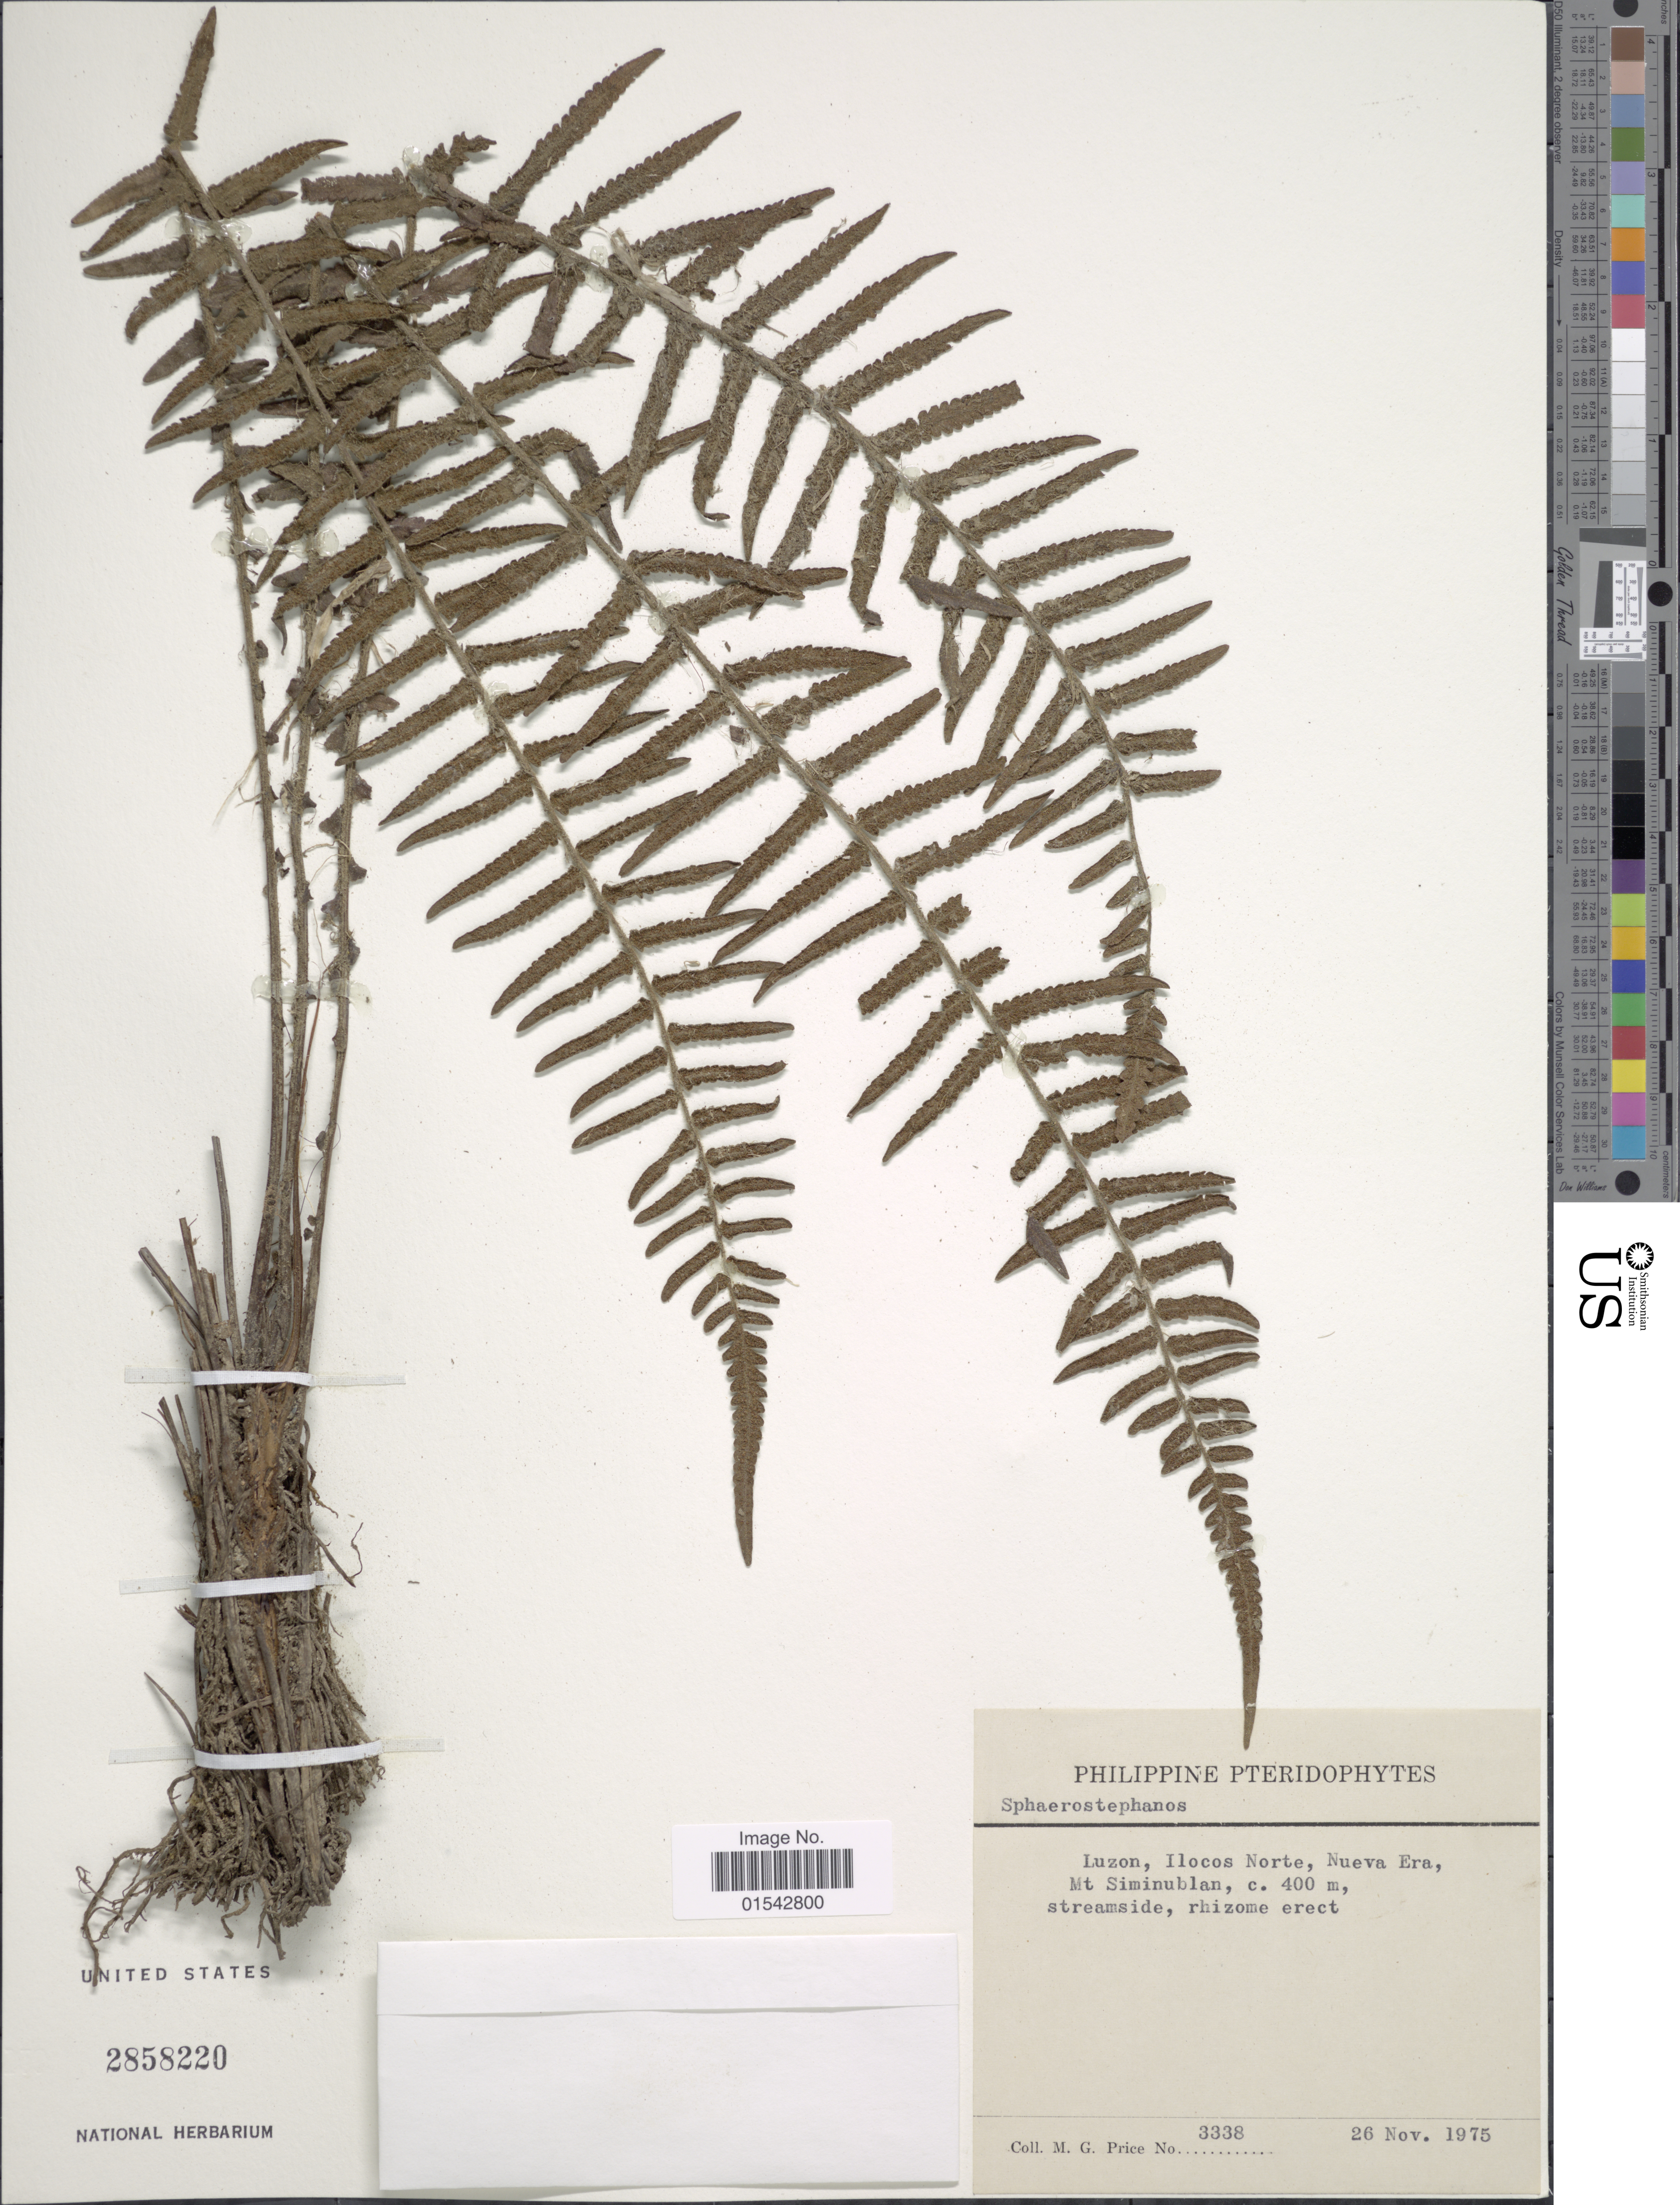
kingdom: Plantae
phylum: Tracheophyta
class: Polypodiopsida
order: Polypodiales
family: Thelypteridaceae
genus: Cyclosorus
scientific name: Cyclosorus sp.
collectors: M. G. Price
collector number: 3338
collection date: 1975-11-26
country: Philippines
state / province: Ilocos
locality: Luzon, Ilocos Norte, Nueva Era, Mt Siminublan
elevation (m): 400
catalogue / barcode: US 2858220